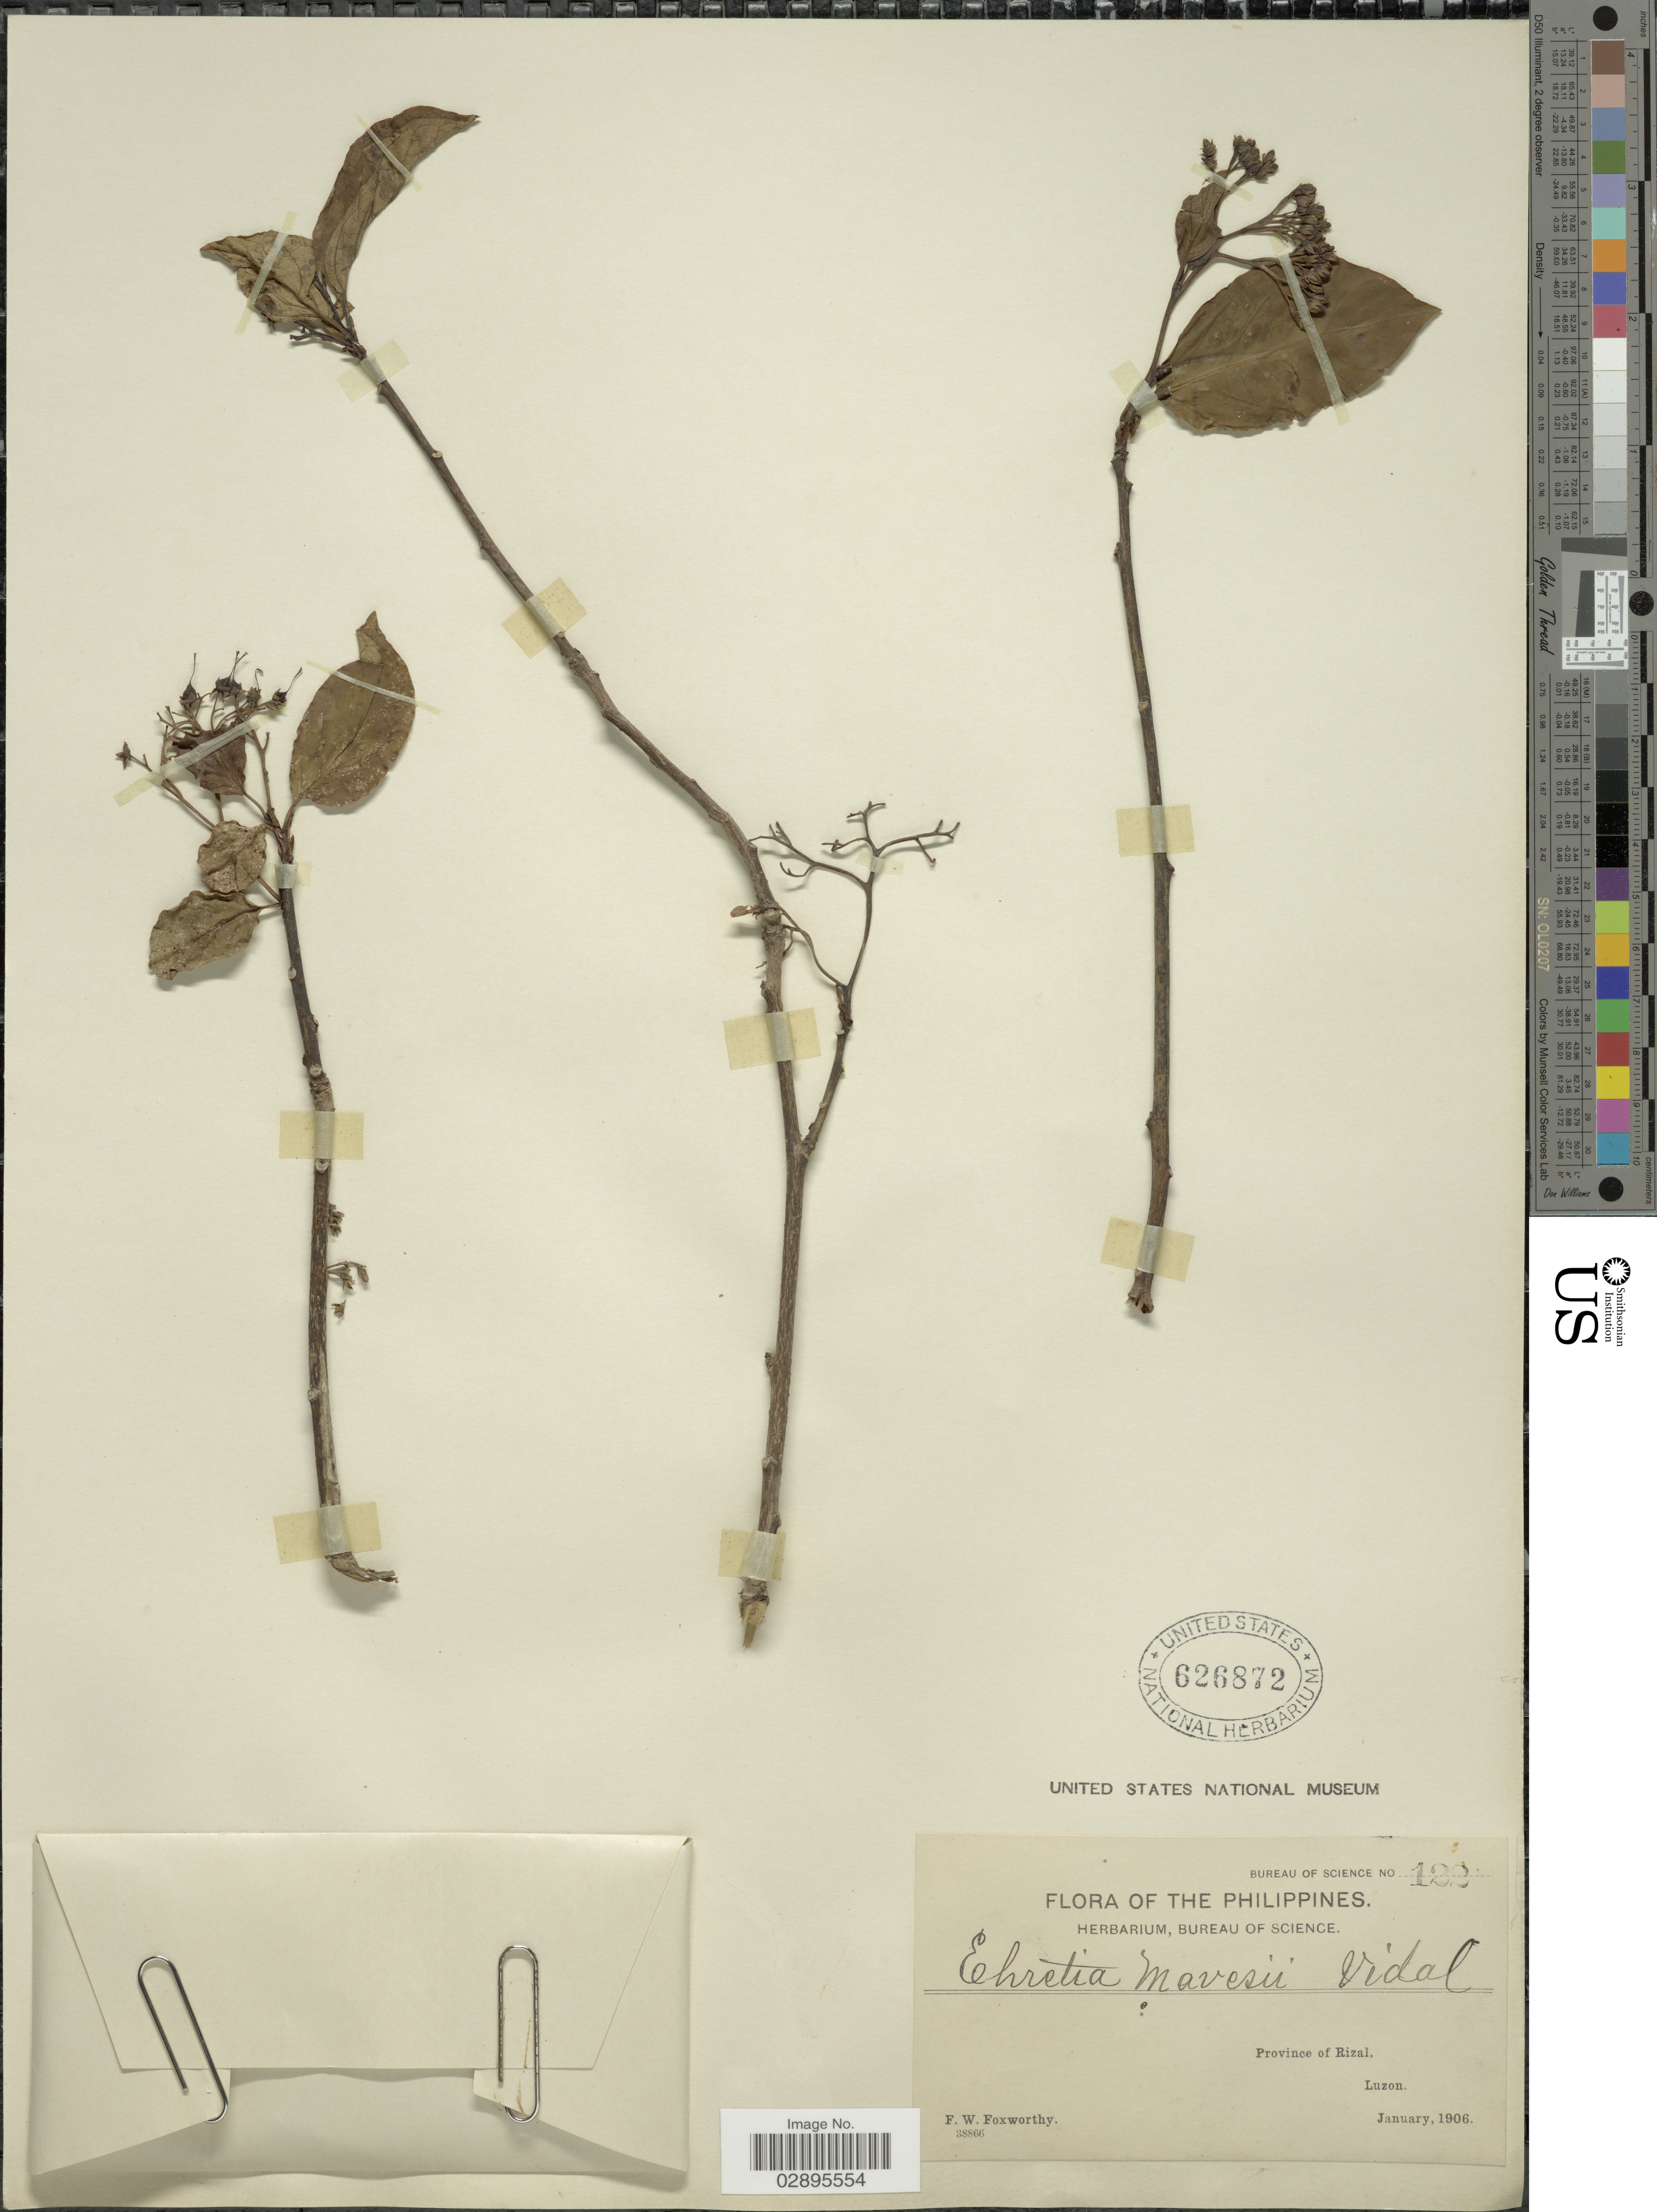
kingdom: Plantae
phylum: Tracheophyta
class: Magnoliopsida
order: Boraginales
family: Ehretiaceae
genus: Ehretia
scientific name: Ehretia navesii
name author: S. Vidal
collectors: F. W. Foxworthy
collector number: Bureau of Science 122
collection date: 1906-01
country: Philippines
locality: Province of Rizal, Luzon.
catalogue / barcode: US 626872